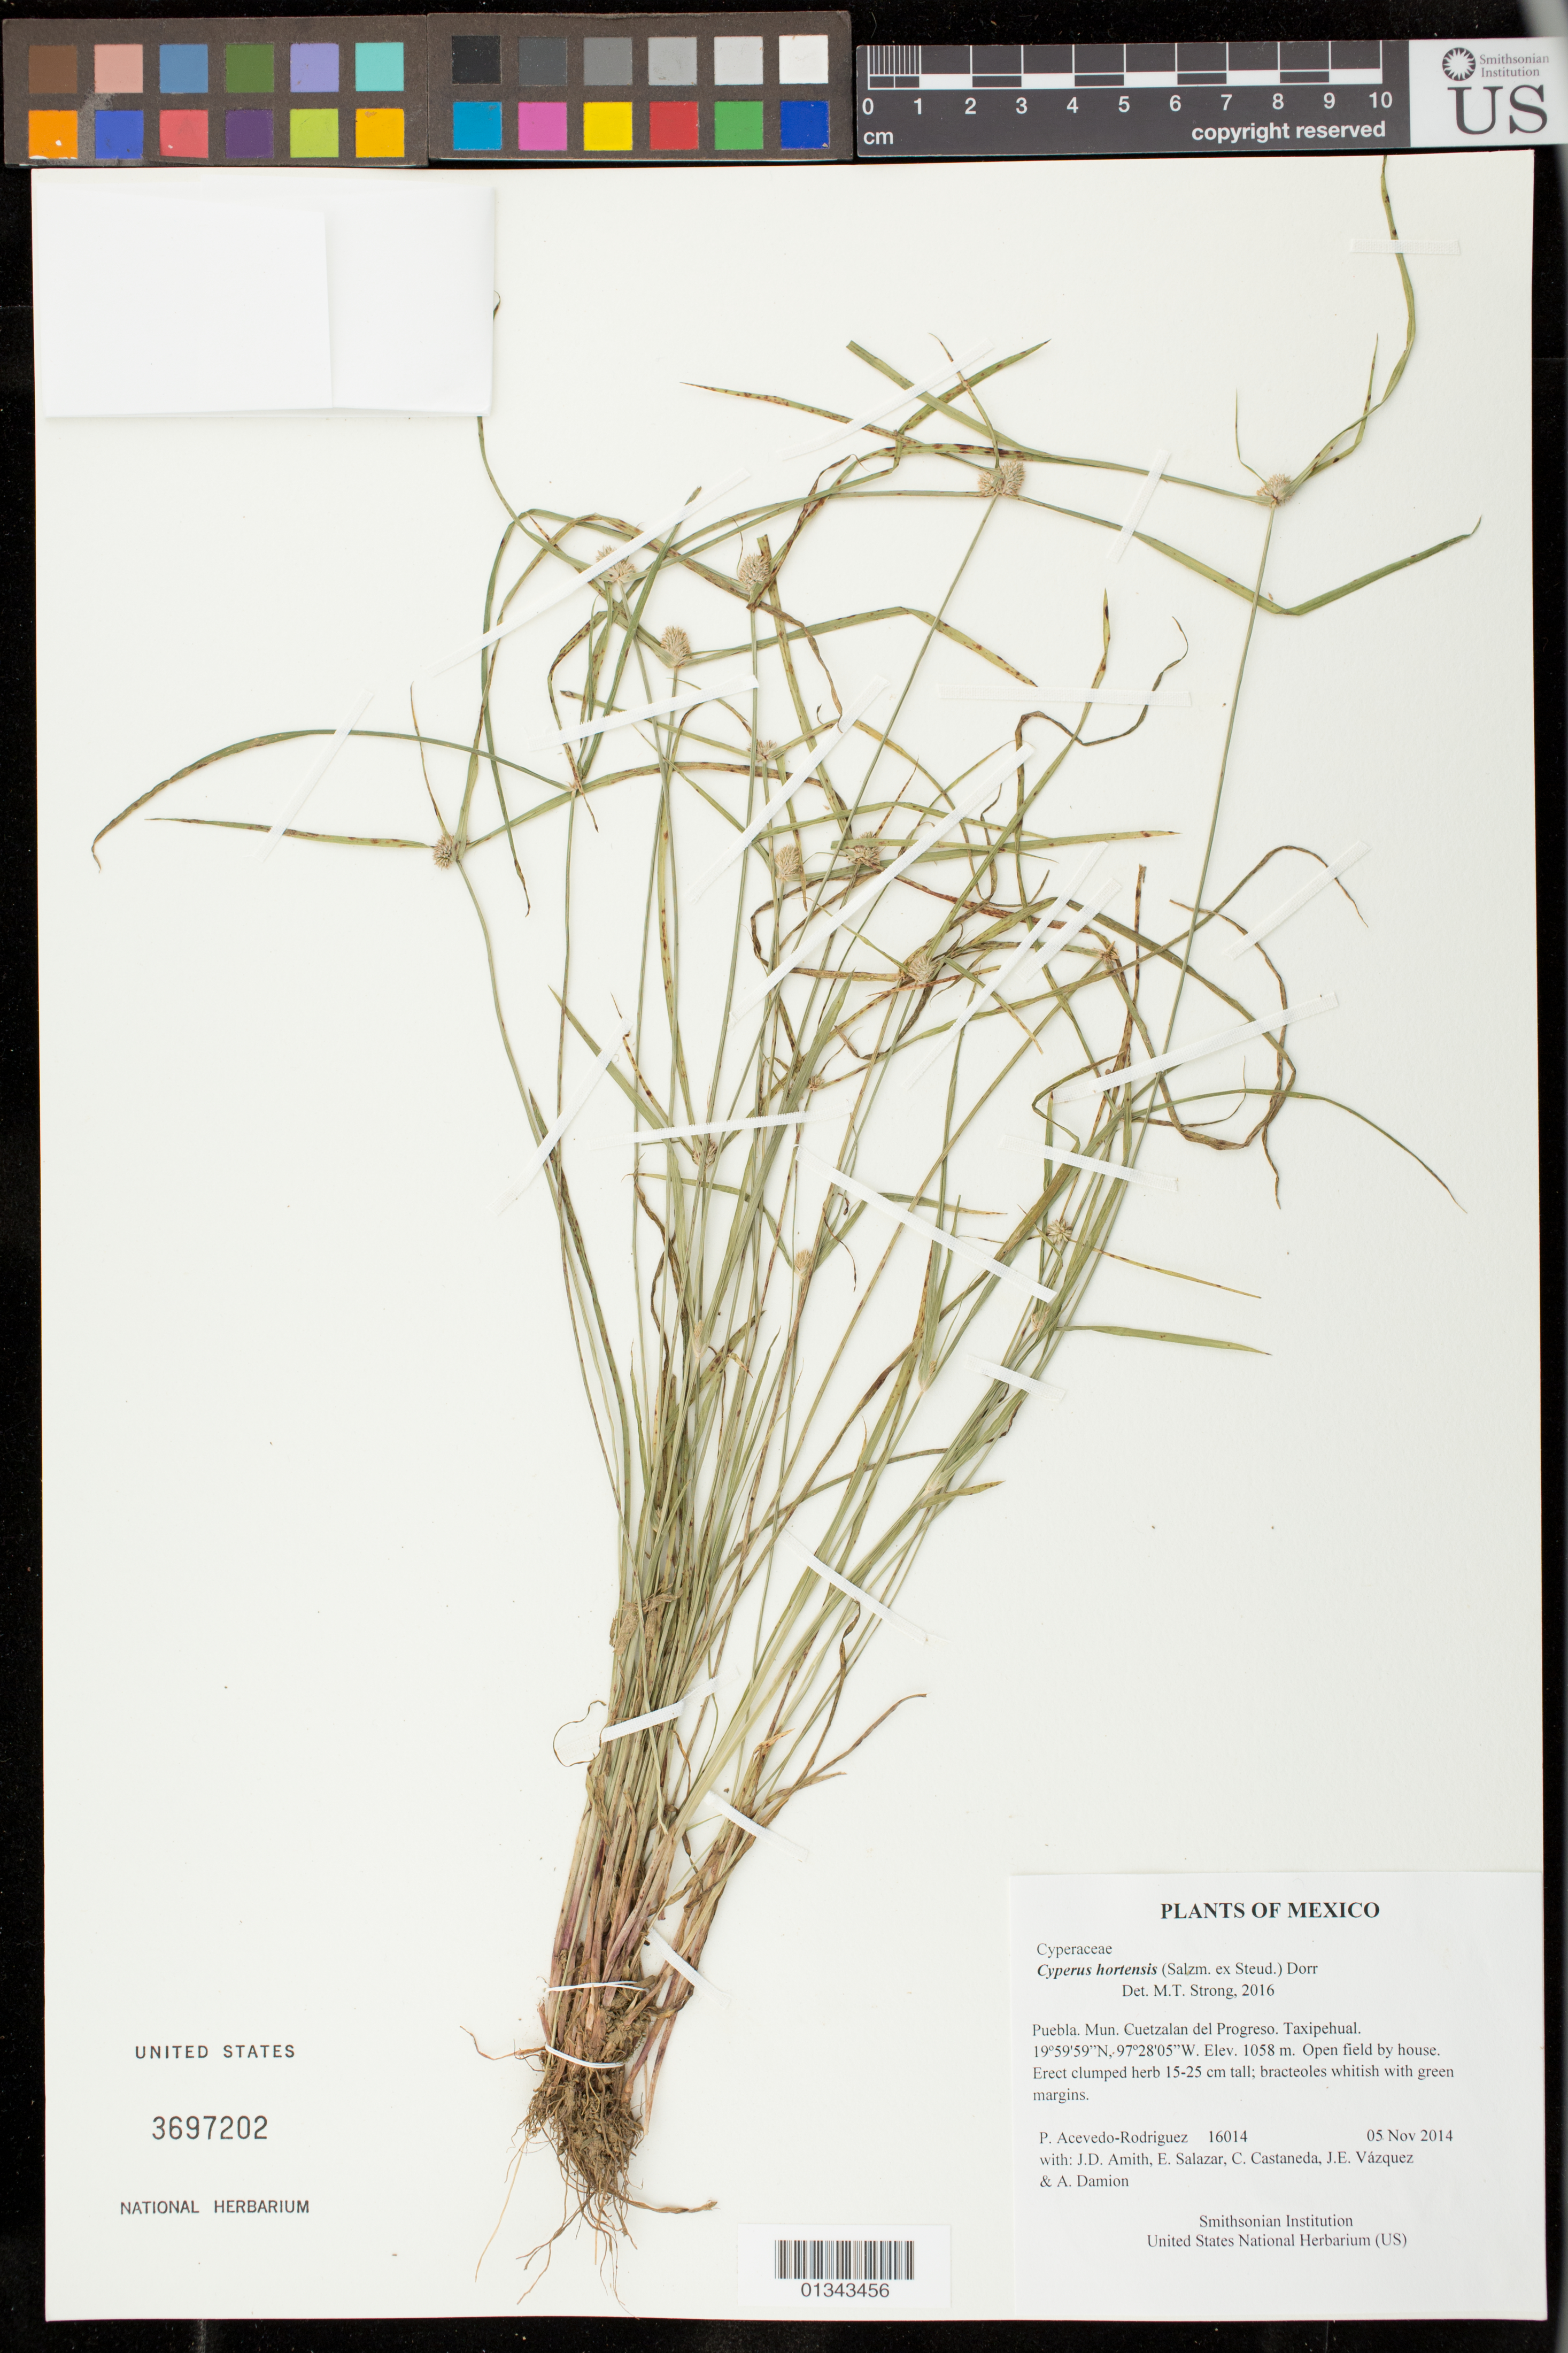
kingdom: Plantae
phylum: Tracheophyta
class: Liliopsida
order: Poales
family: Cyperaceae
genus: Cyperus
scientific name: Cyperus hortensis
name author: (Salzm. ex Steud.) Dorr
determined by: Strong, M. T., (US), Smithsonian Institution - National Museum of Natural History (UNITED STATES)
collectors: P. Acevedo-Rodr., J. D. Amith, E. Salazar, C. Castaneda, J. E. Vázquez & A. Damion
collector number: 16014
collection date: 2014-11-05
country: Mexico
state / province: Puebla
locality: Mun. Cuetzalan del Progreso. Taxipehual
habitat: Open field by house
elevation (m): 1058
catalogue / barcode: US 3697202